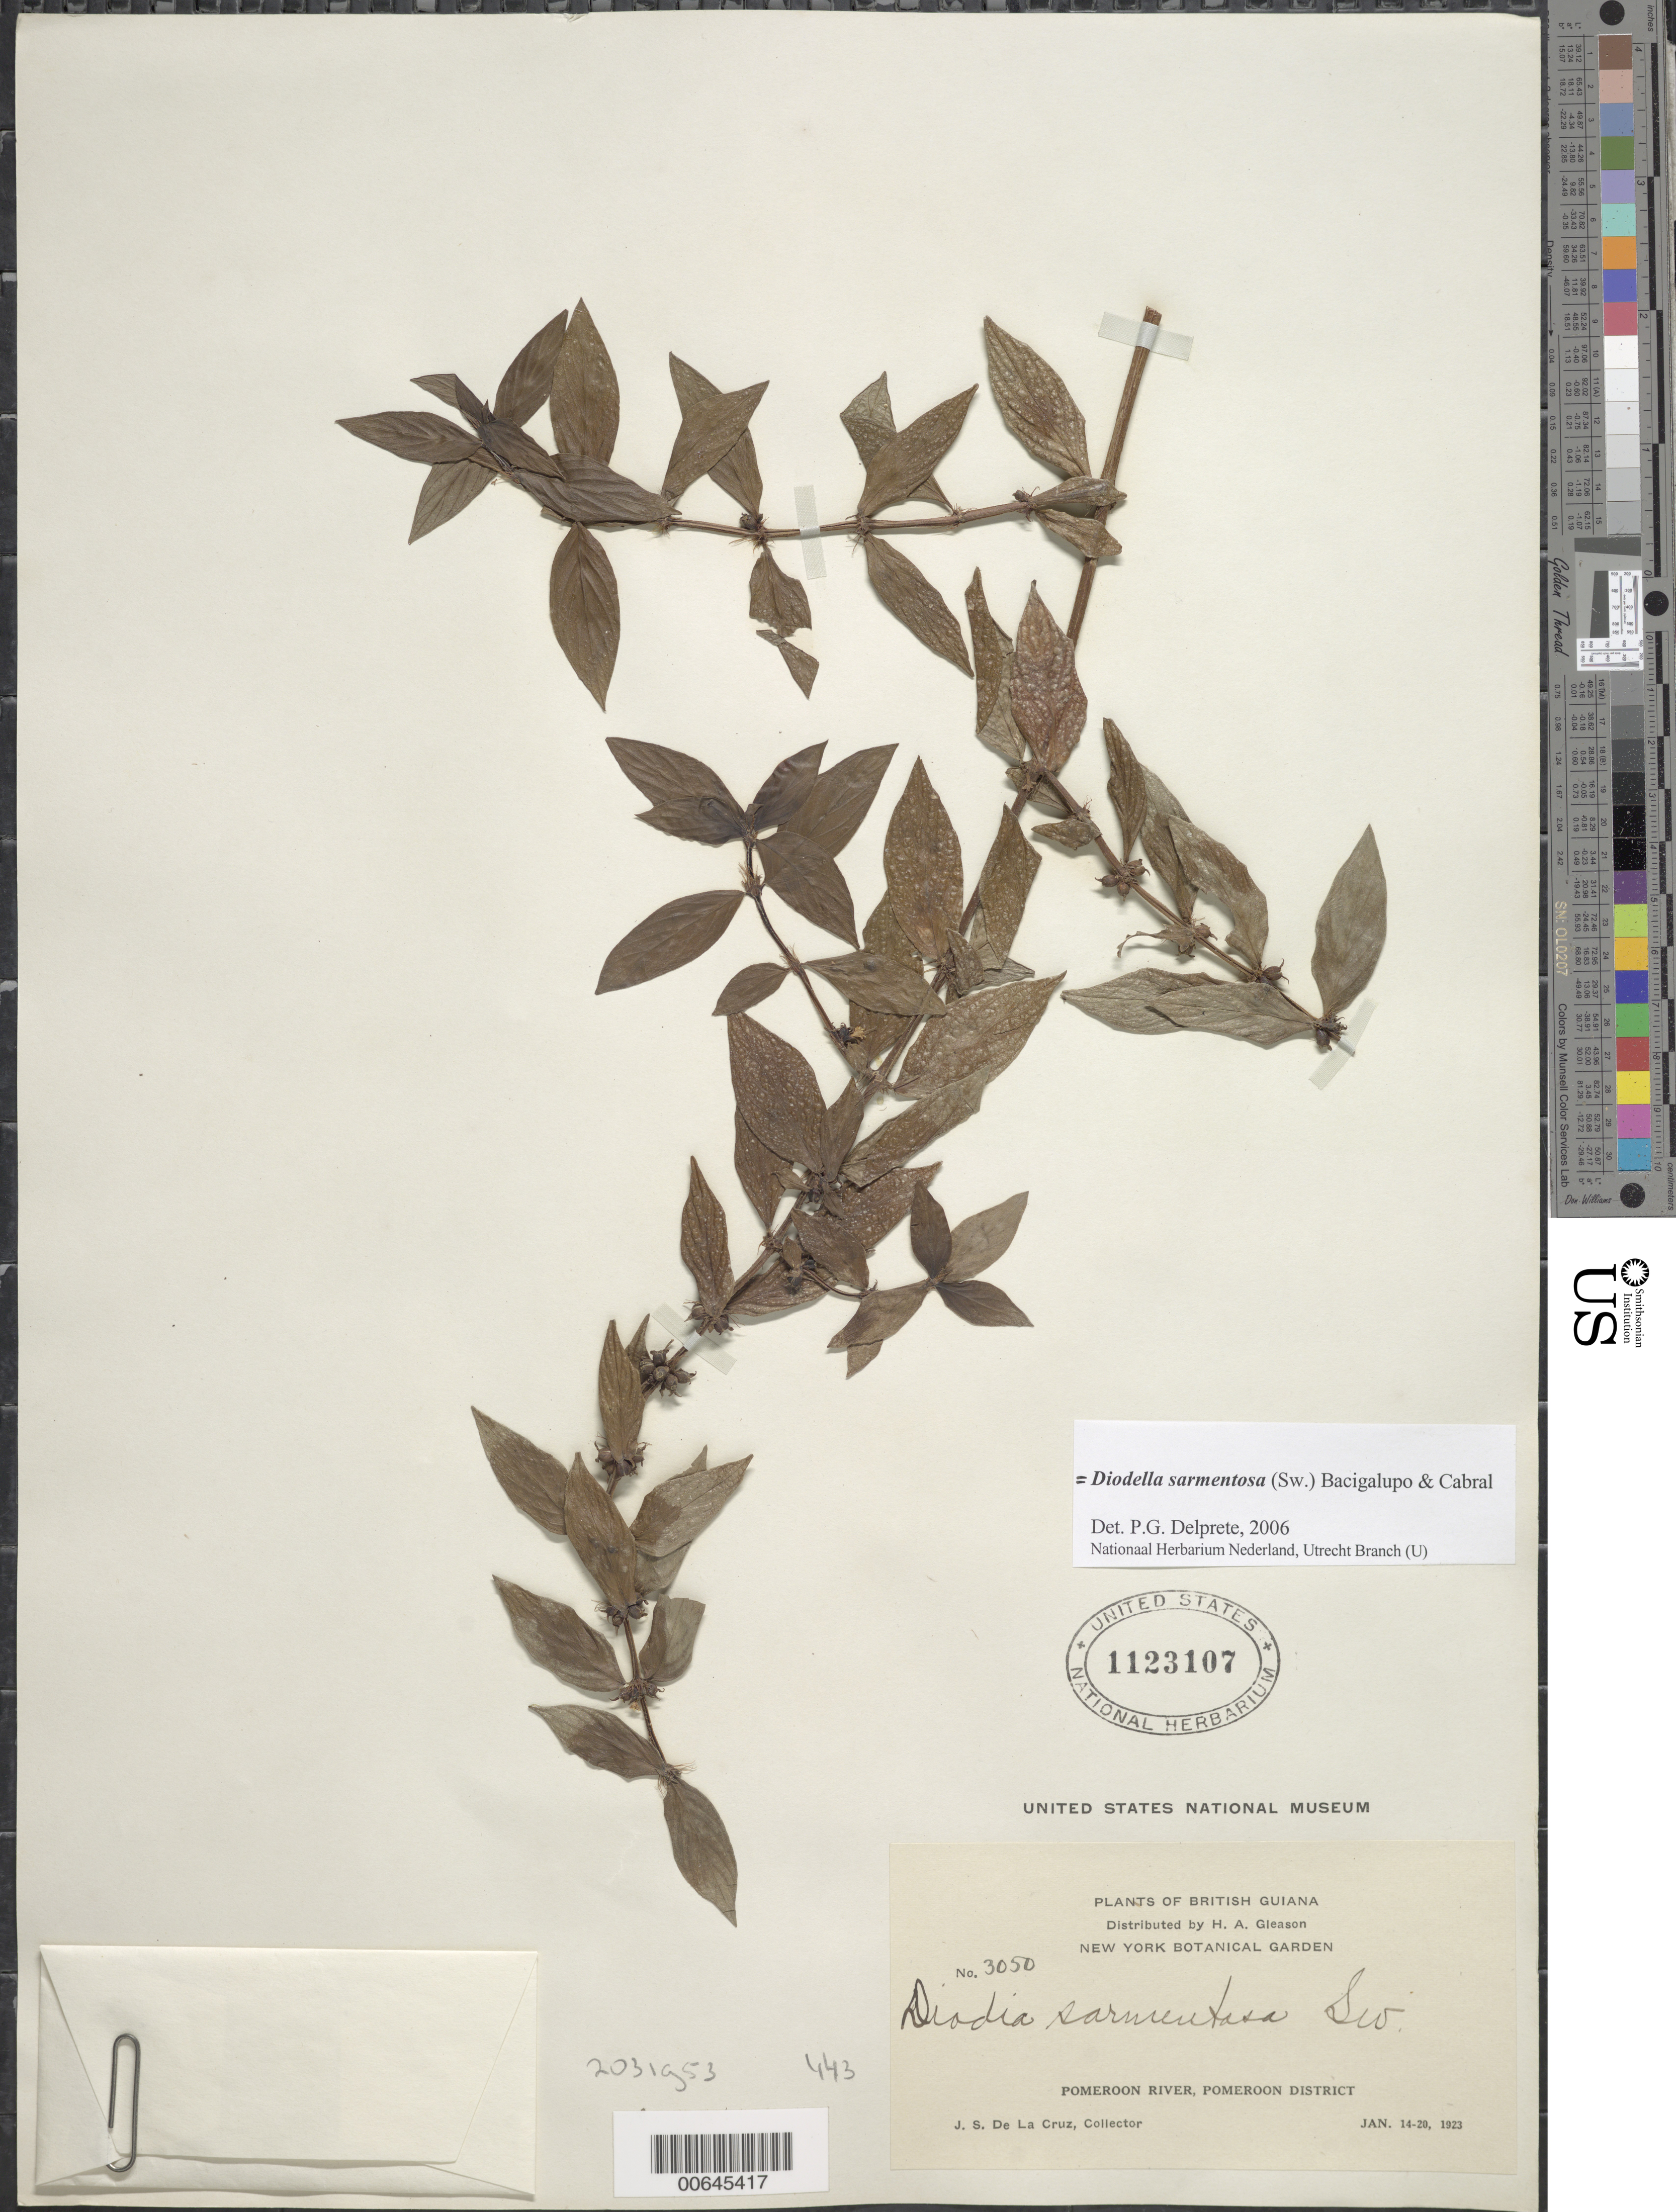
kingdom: Plantae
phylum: Tracheophyta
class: Magnoliopsida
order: Gentianales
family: Rubiaceae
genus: Diodella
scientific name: Diodella sarmentosa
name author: (Sw.) Bacigalupo & E.L. Cabral ex Borhidi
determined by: Delprete, P. G., Herb. de Guyane Cay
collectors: J. S. de la Cruz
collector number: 3050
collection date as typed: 14-Jan-23 to 20-Jan-23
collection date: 1923-01-14/1923-01-20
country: Guyana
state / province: Pomeroon-Supenaam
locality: Pomeroon R.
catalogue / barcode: US 1123107